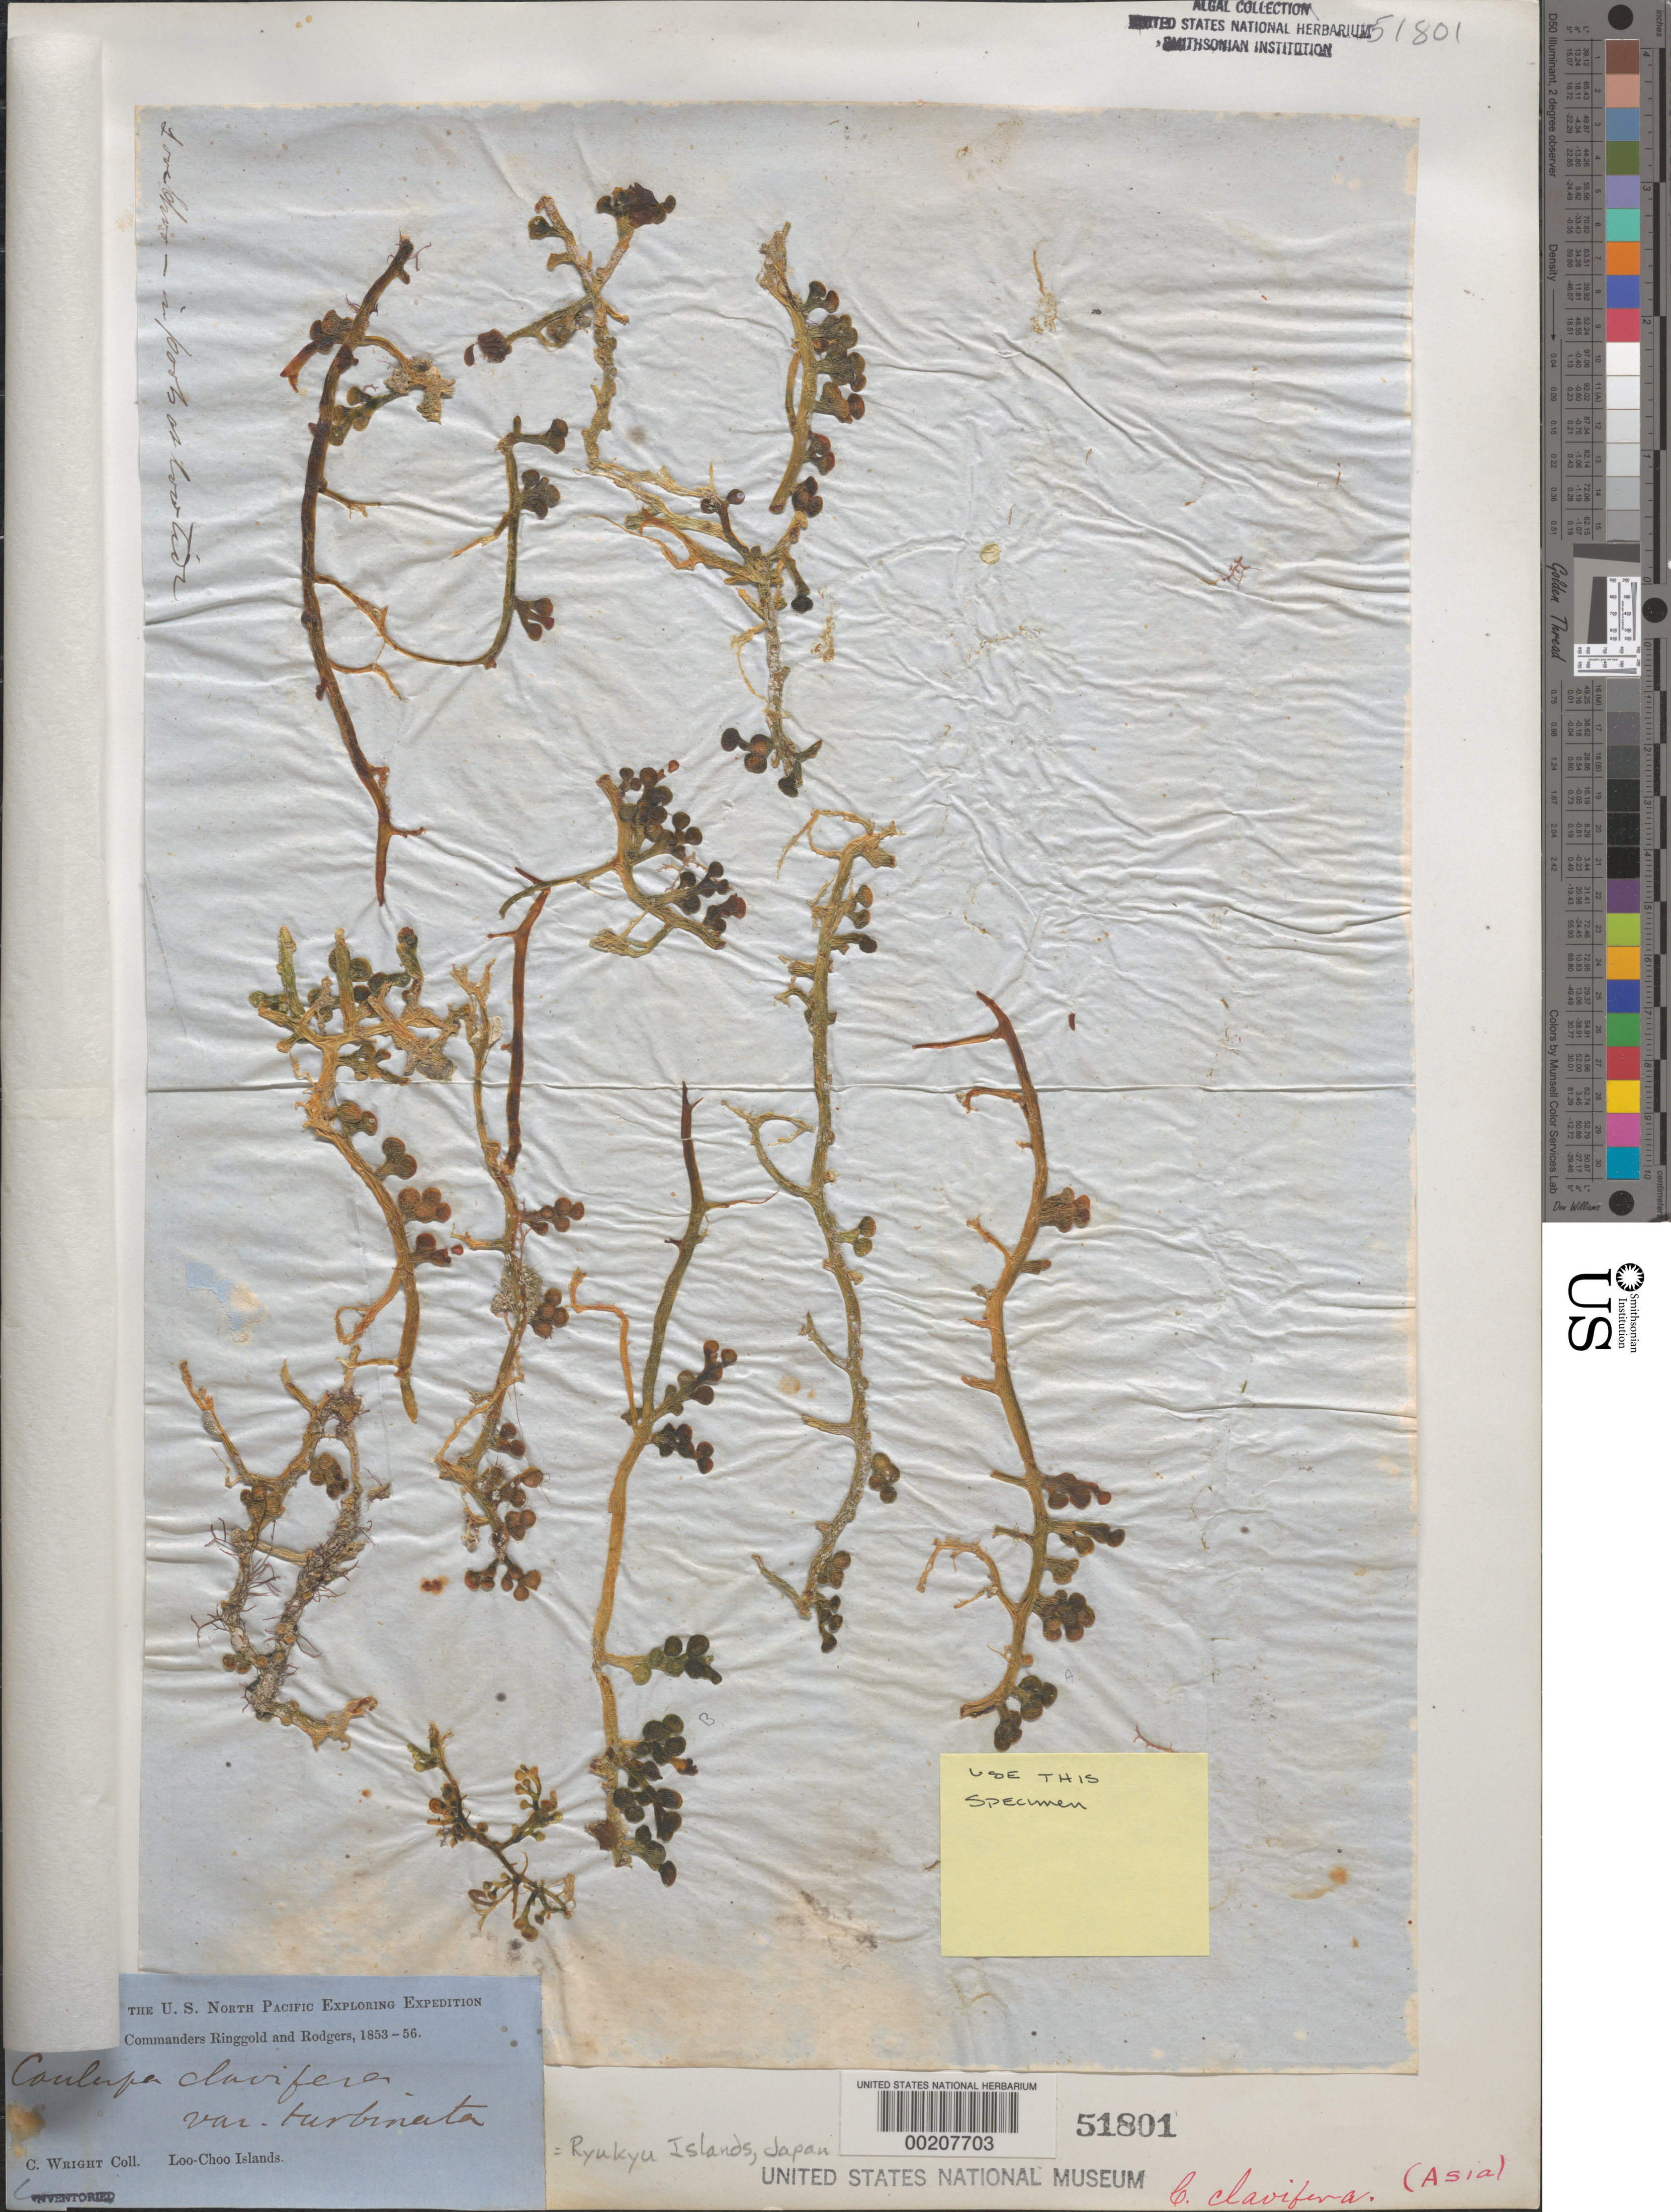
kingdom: Plantae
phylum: Chlorophyta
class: Ulvophyceae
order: Bryopsidales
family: Caulerpaceae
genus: Caulerpa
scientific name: Caulerpa racemosa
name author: (Forssk.) J. Agardh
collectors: C. Wright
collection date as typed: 1853-56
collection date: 1853/1856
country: Japan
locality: Loo Choo islands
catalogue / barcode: US 51801